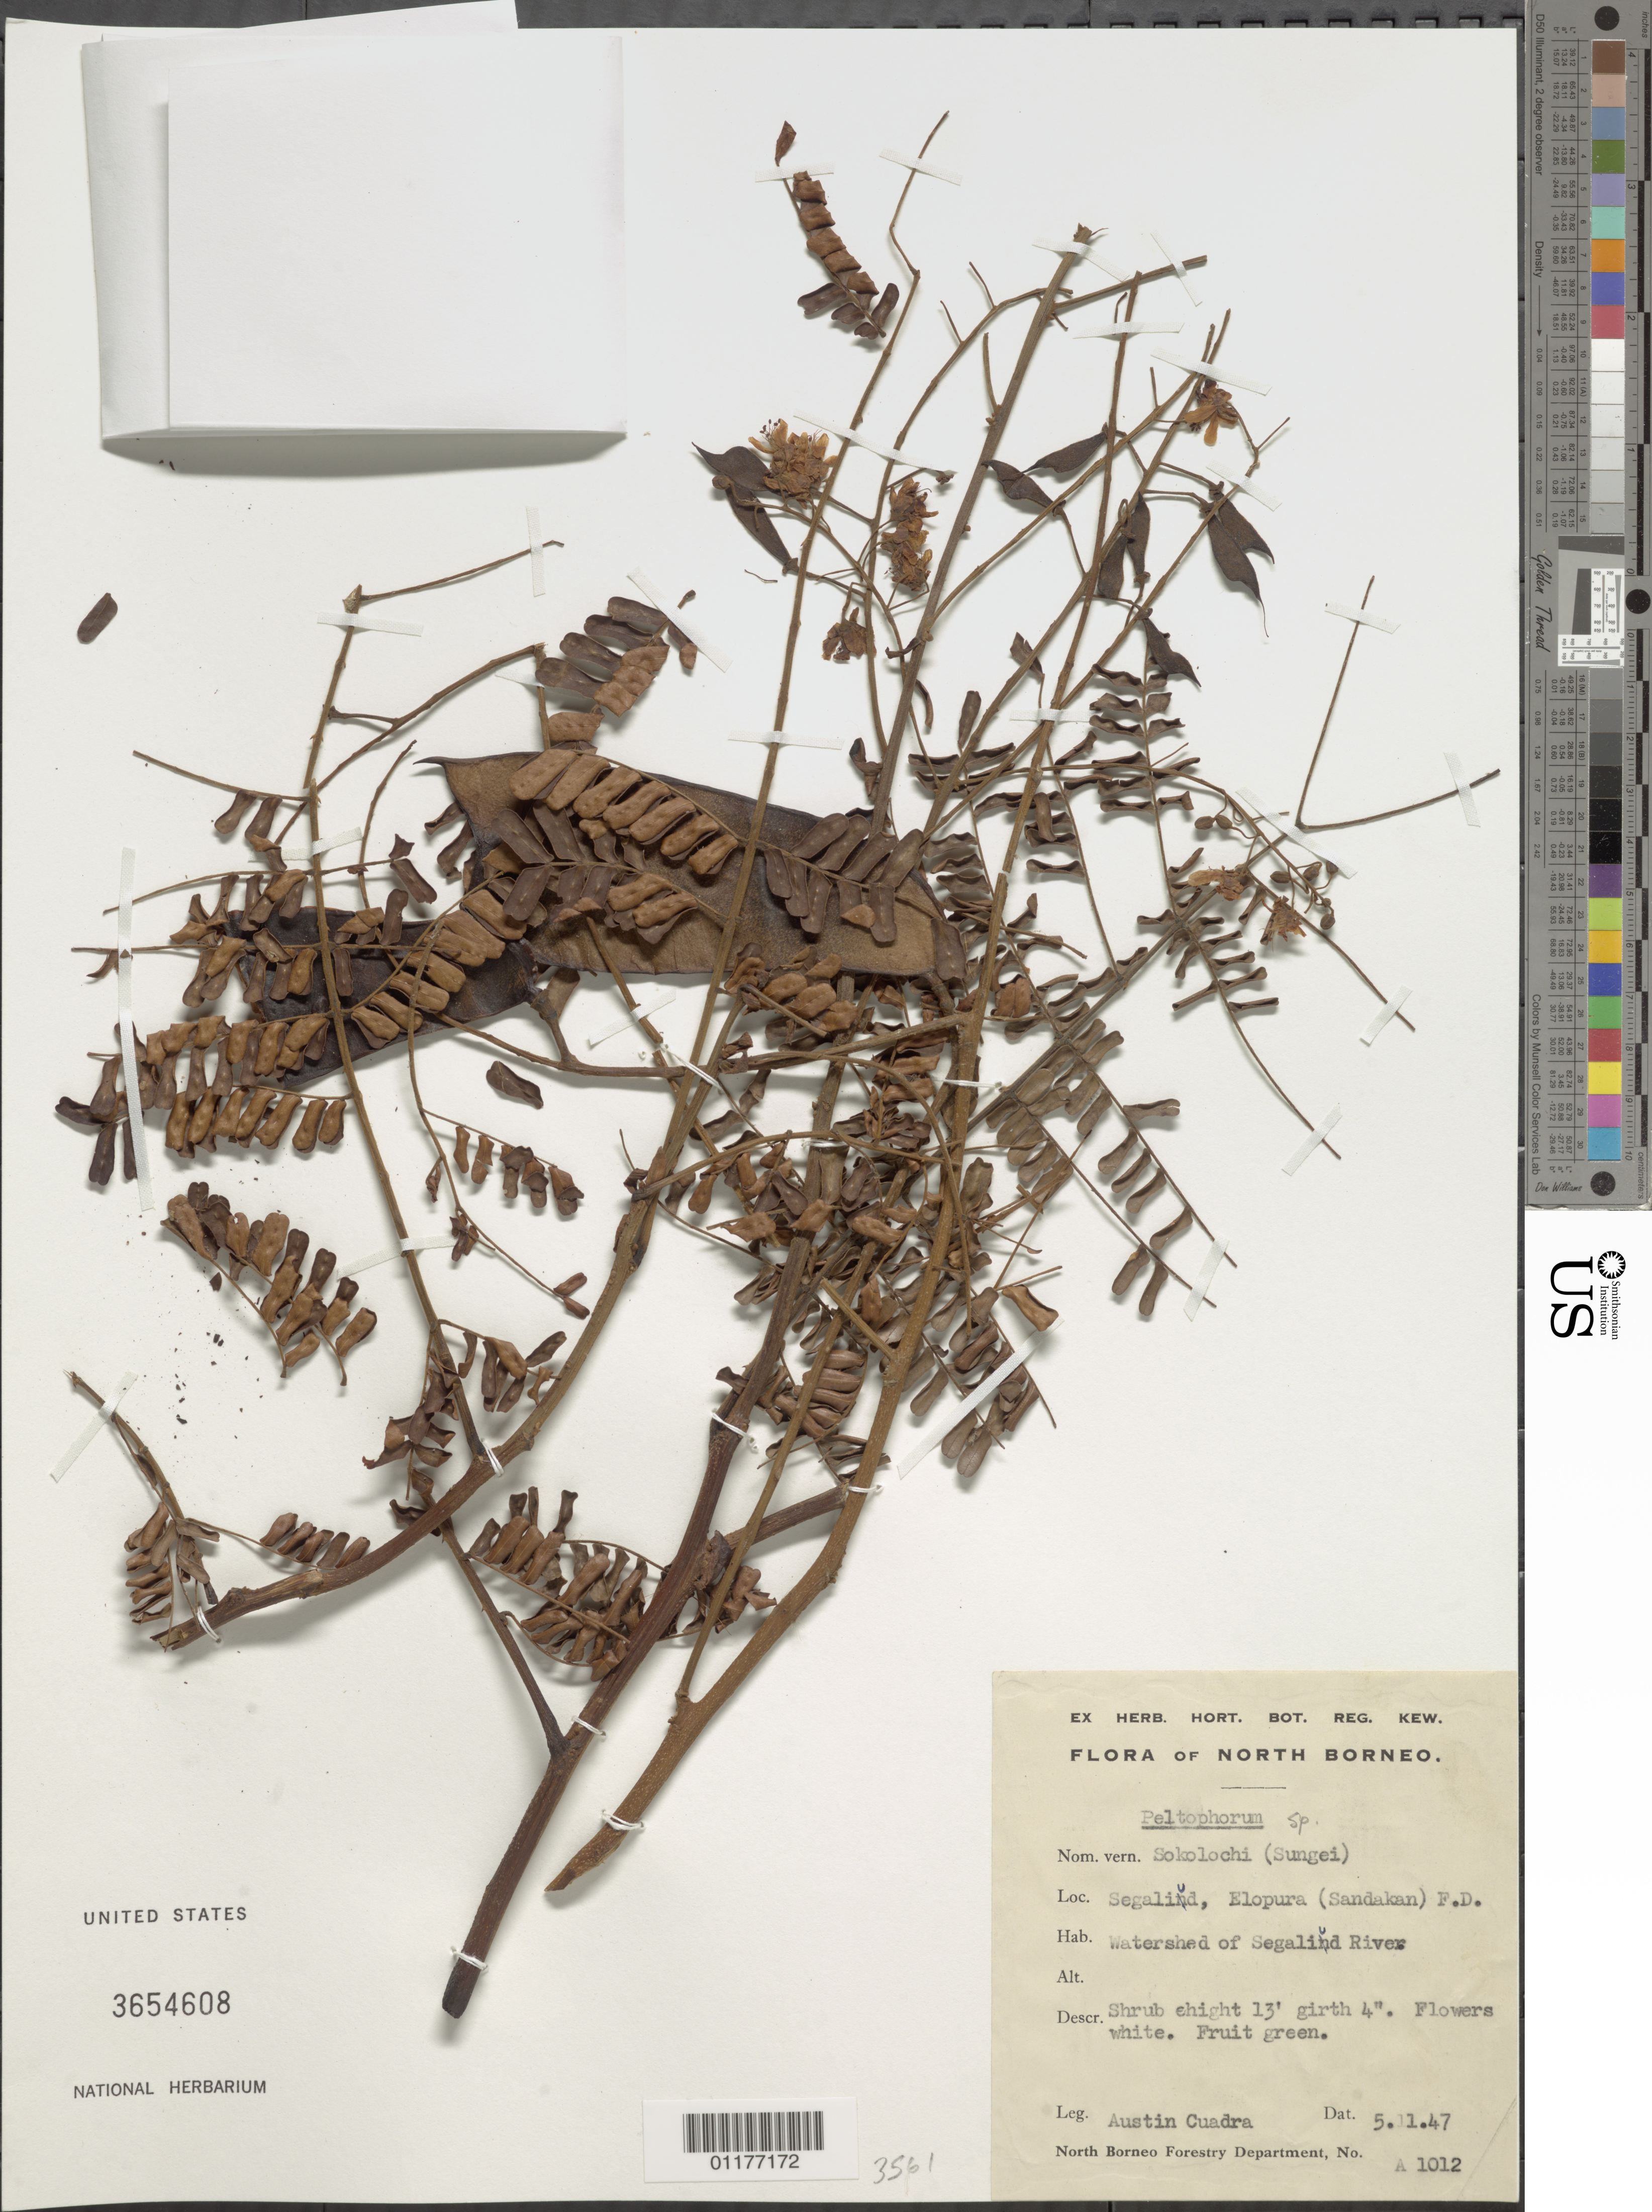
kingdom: Plantae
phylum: Tracheophyta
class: Magnoliopsida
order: Fabales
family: Fabaceae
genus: Peltophorum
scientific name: Peltophorum sp.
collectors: A. Cuadra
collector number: A 1012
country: Malaysia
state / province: Sabah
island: Borneo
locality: Segaliud, Elopura, Sandakan, watershed of Segaliud River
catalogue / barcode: US 3654608